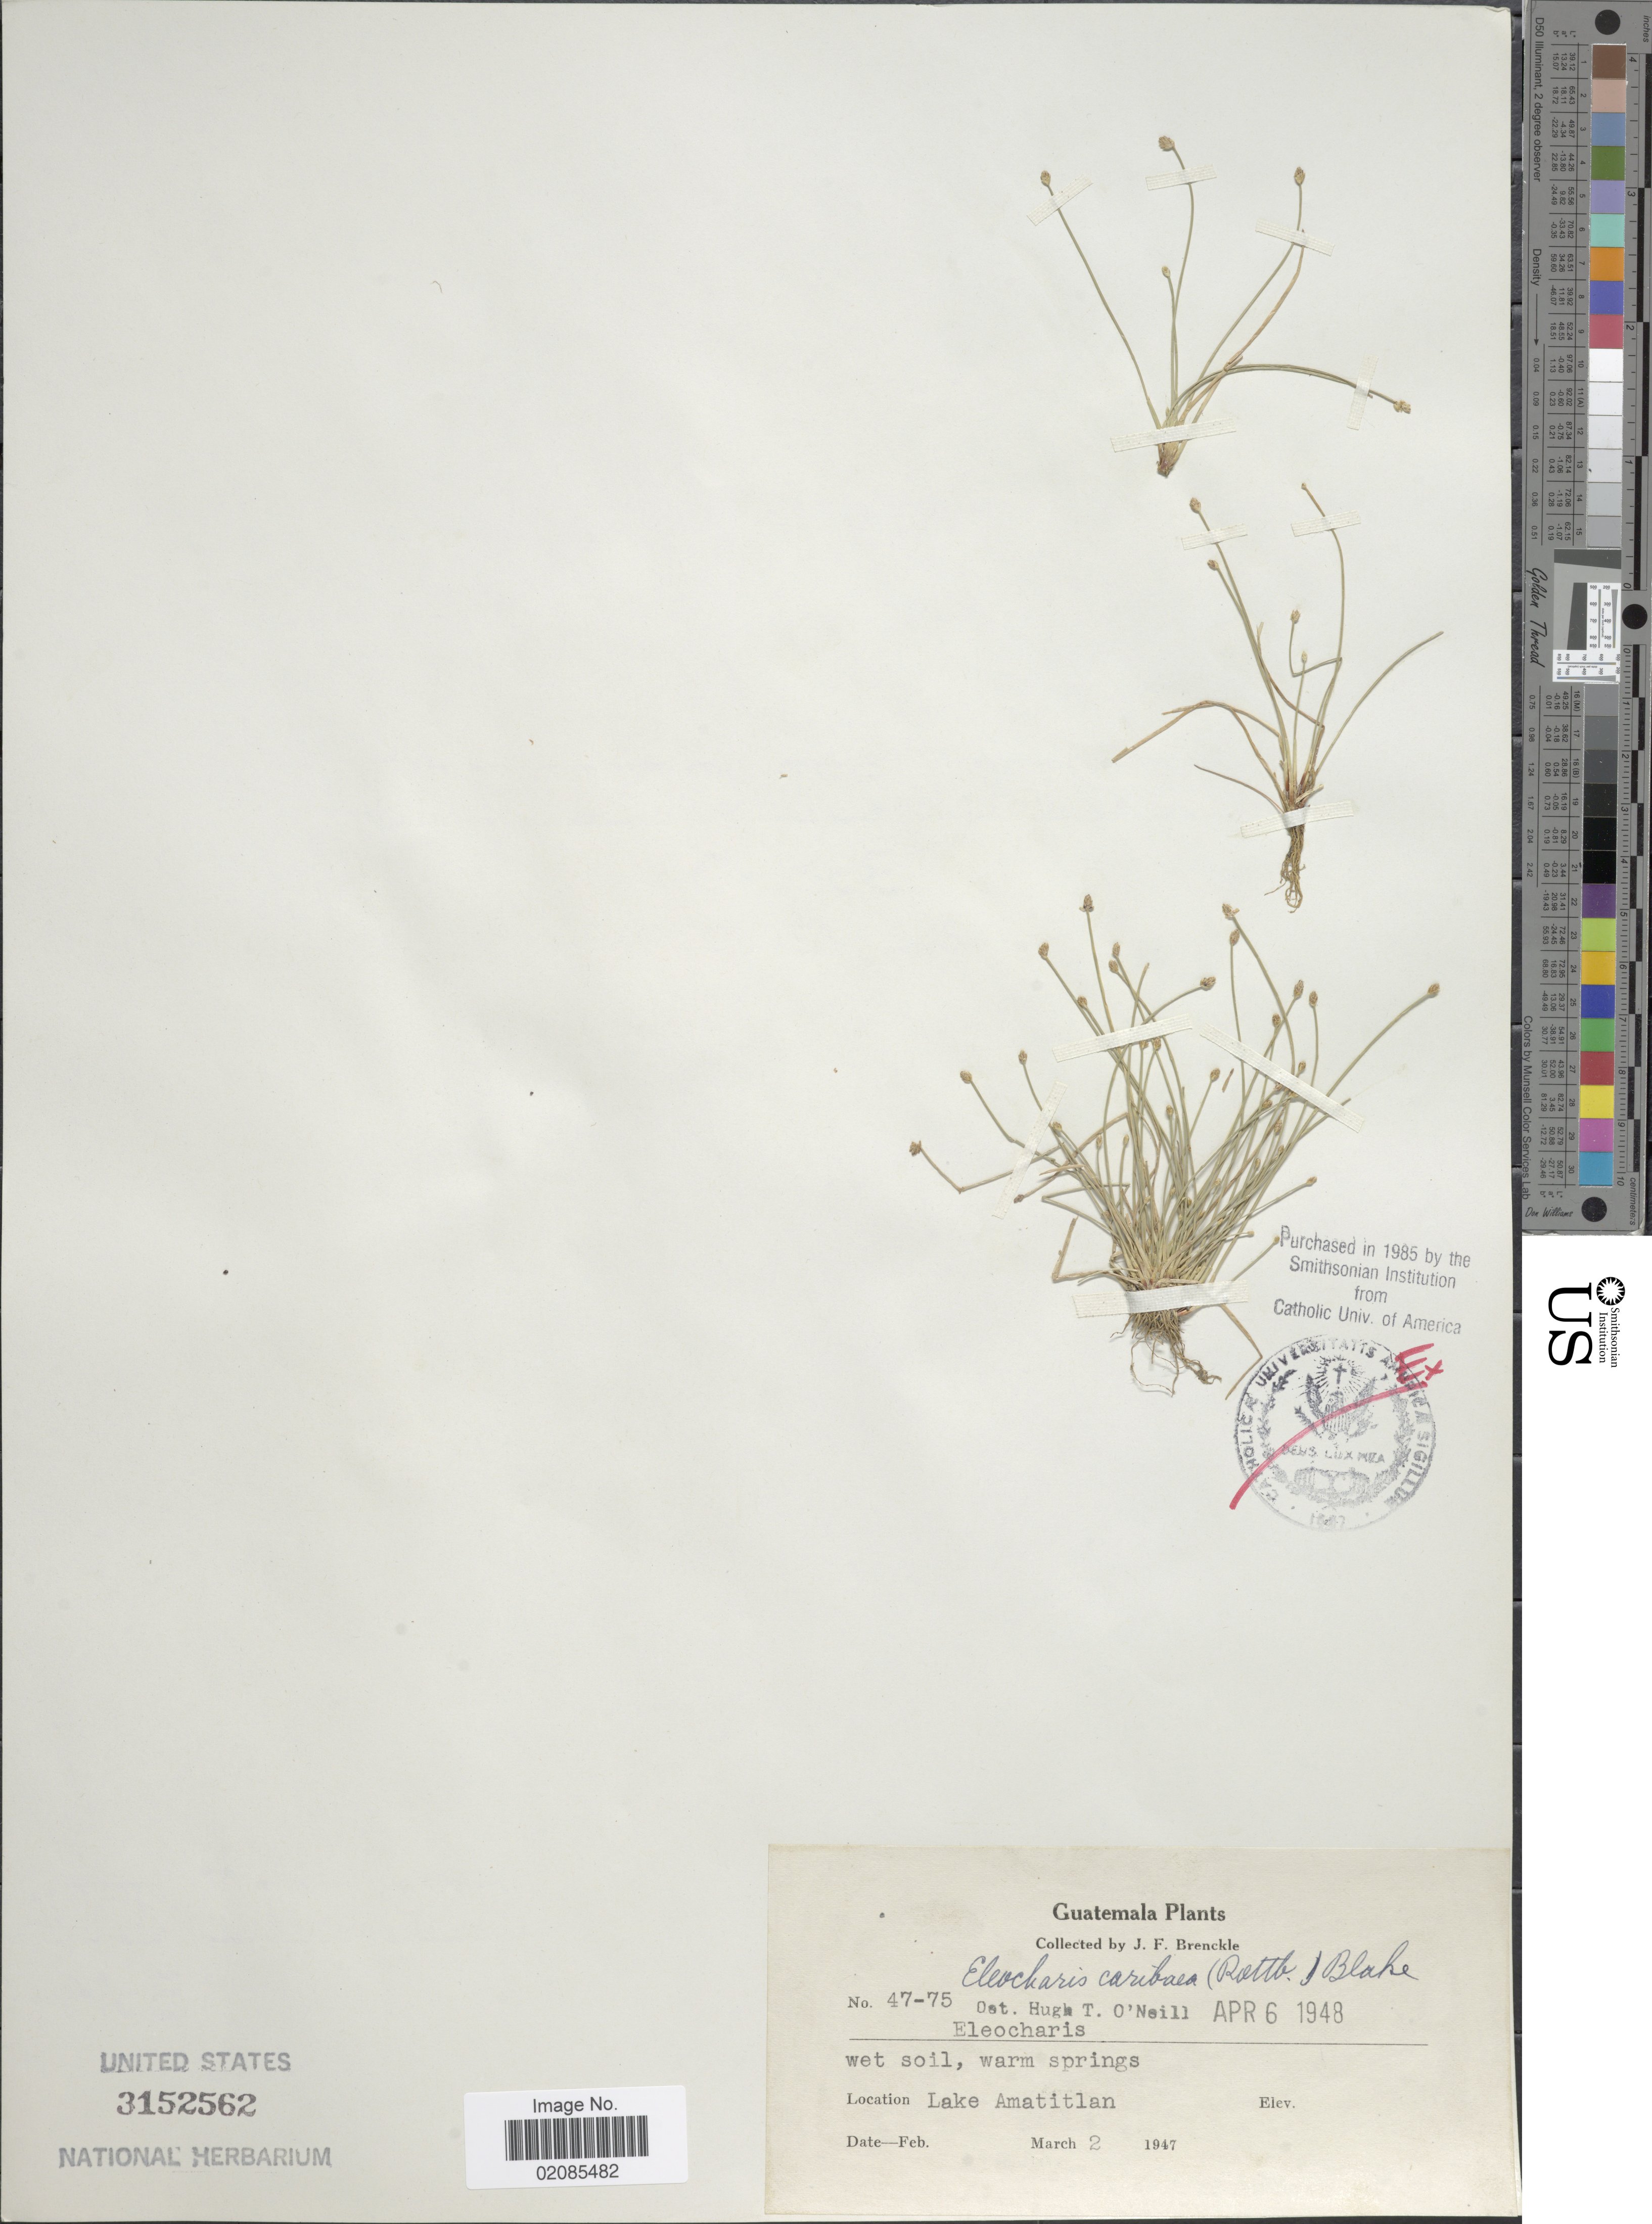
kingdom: Plantae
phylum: Tracheophyta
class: Liliopsida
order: Poales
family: Cyperaceae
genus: Eleocharis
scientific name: Eleocharis geniculata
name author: (L.) Roem. & Schult.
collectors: J. Brenckle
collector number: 47-75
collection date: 1947-03-02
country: Guatemala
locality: Lake Amatitlan, warm springs.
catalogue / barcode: US 3152562